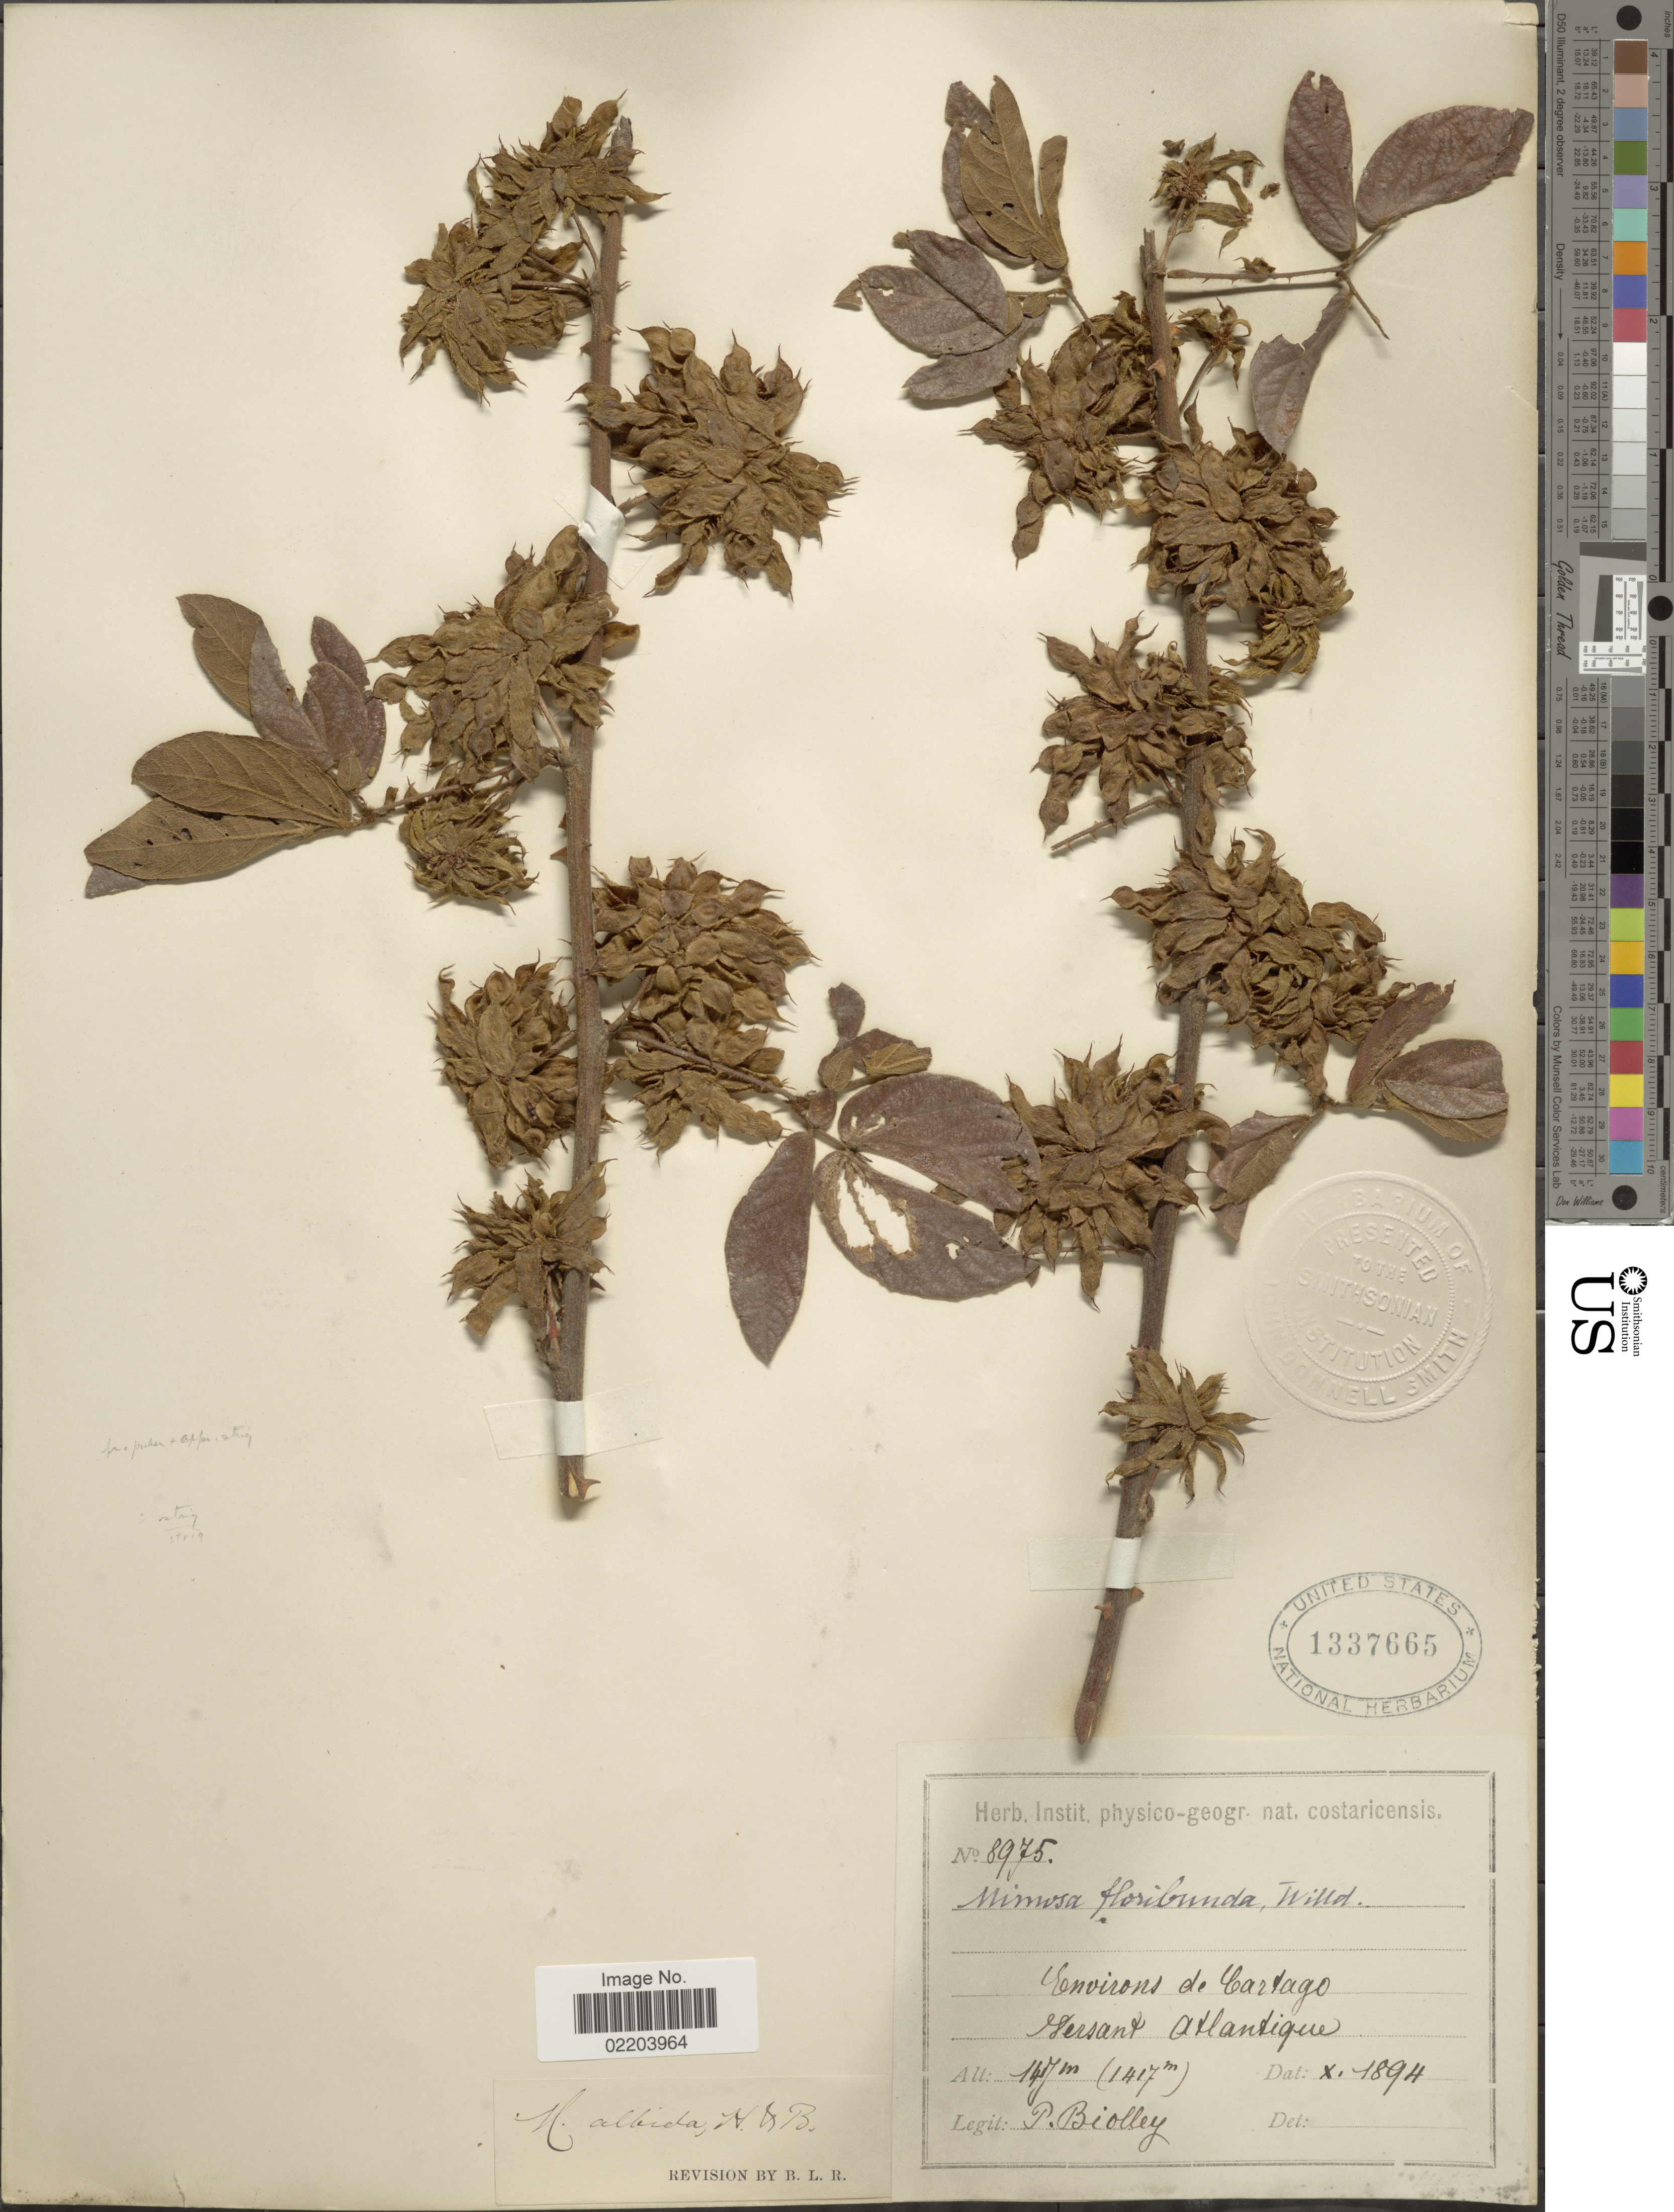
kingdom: Plantae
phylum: Tracheophyta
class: Magnoliopsida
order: Fabales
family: Fabaceae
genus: Mimosa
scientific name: Mimosa albida var. strigosa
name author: (Willd.) B.L. Rob.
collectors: P. Biolley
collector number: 8975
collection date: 1894-10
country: Costa Rica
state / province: Cartago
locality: Environs de Cartago. Versant Atlantique.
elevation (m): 1417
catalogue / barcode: US 1337665